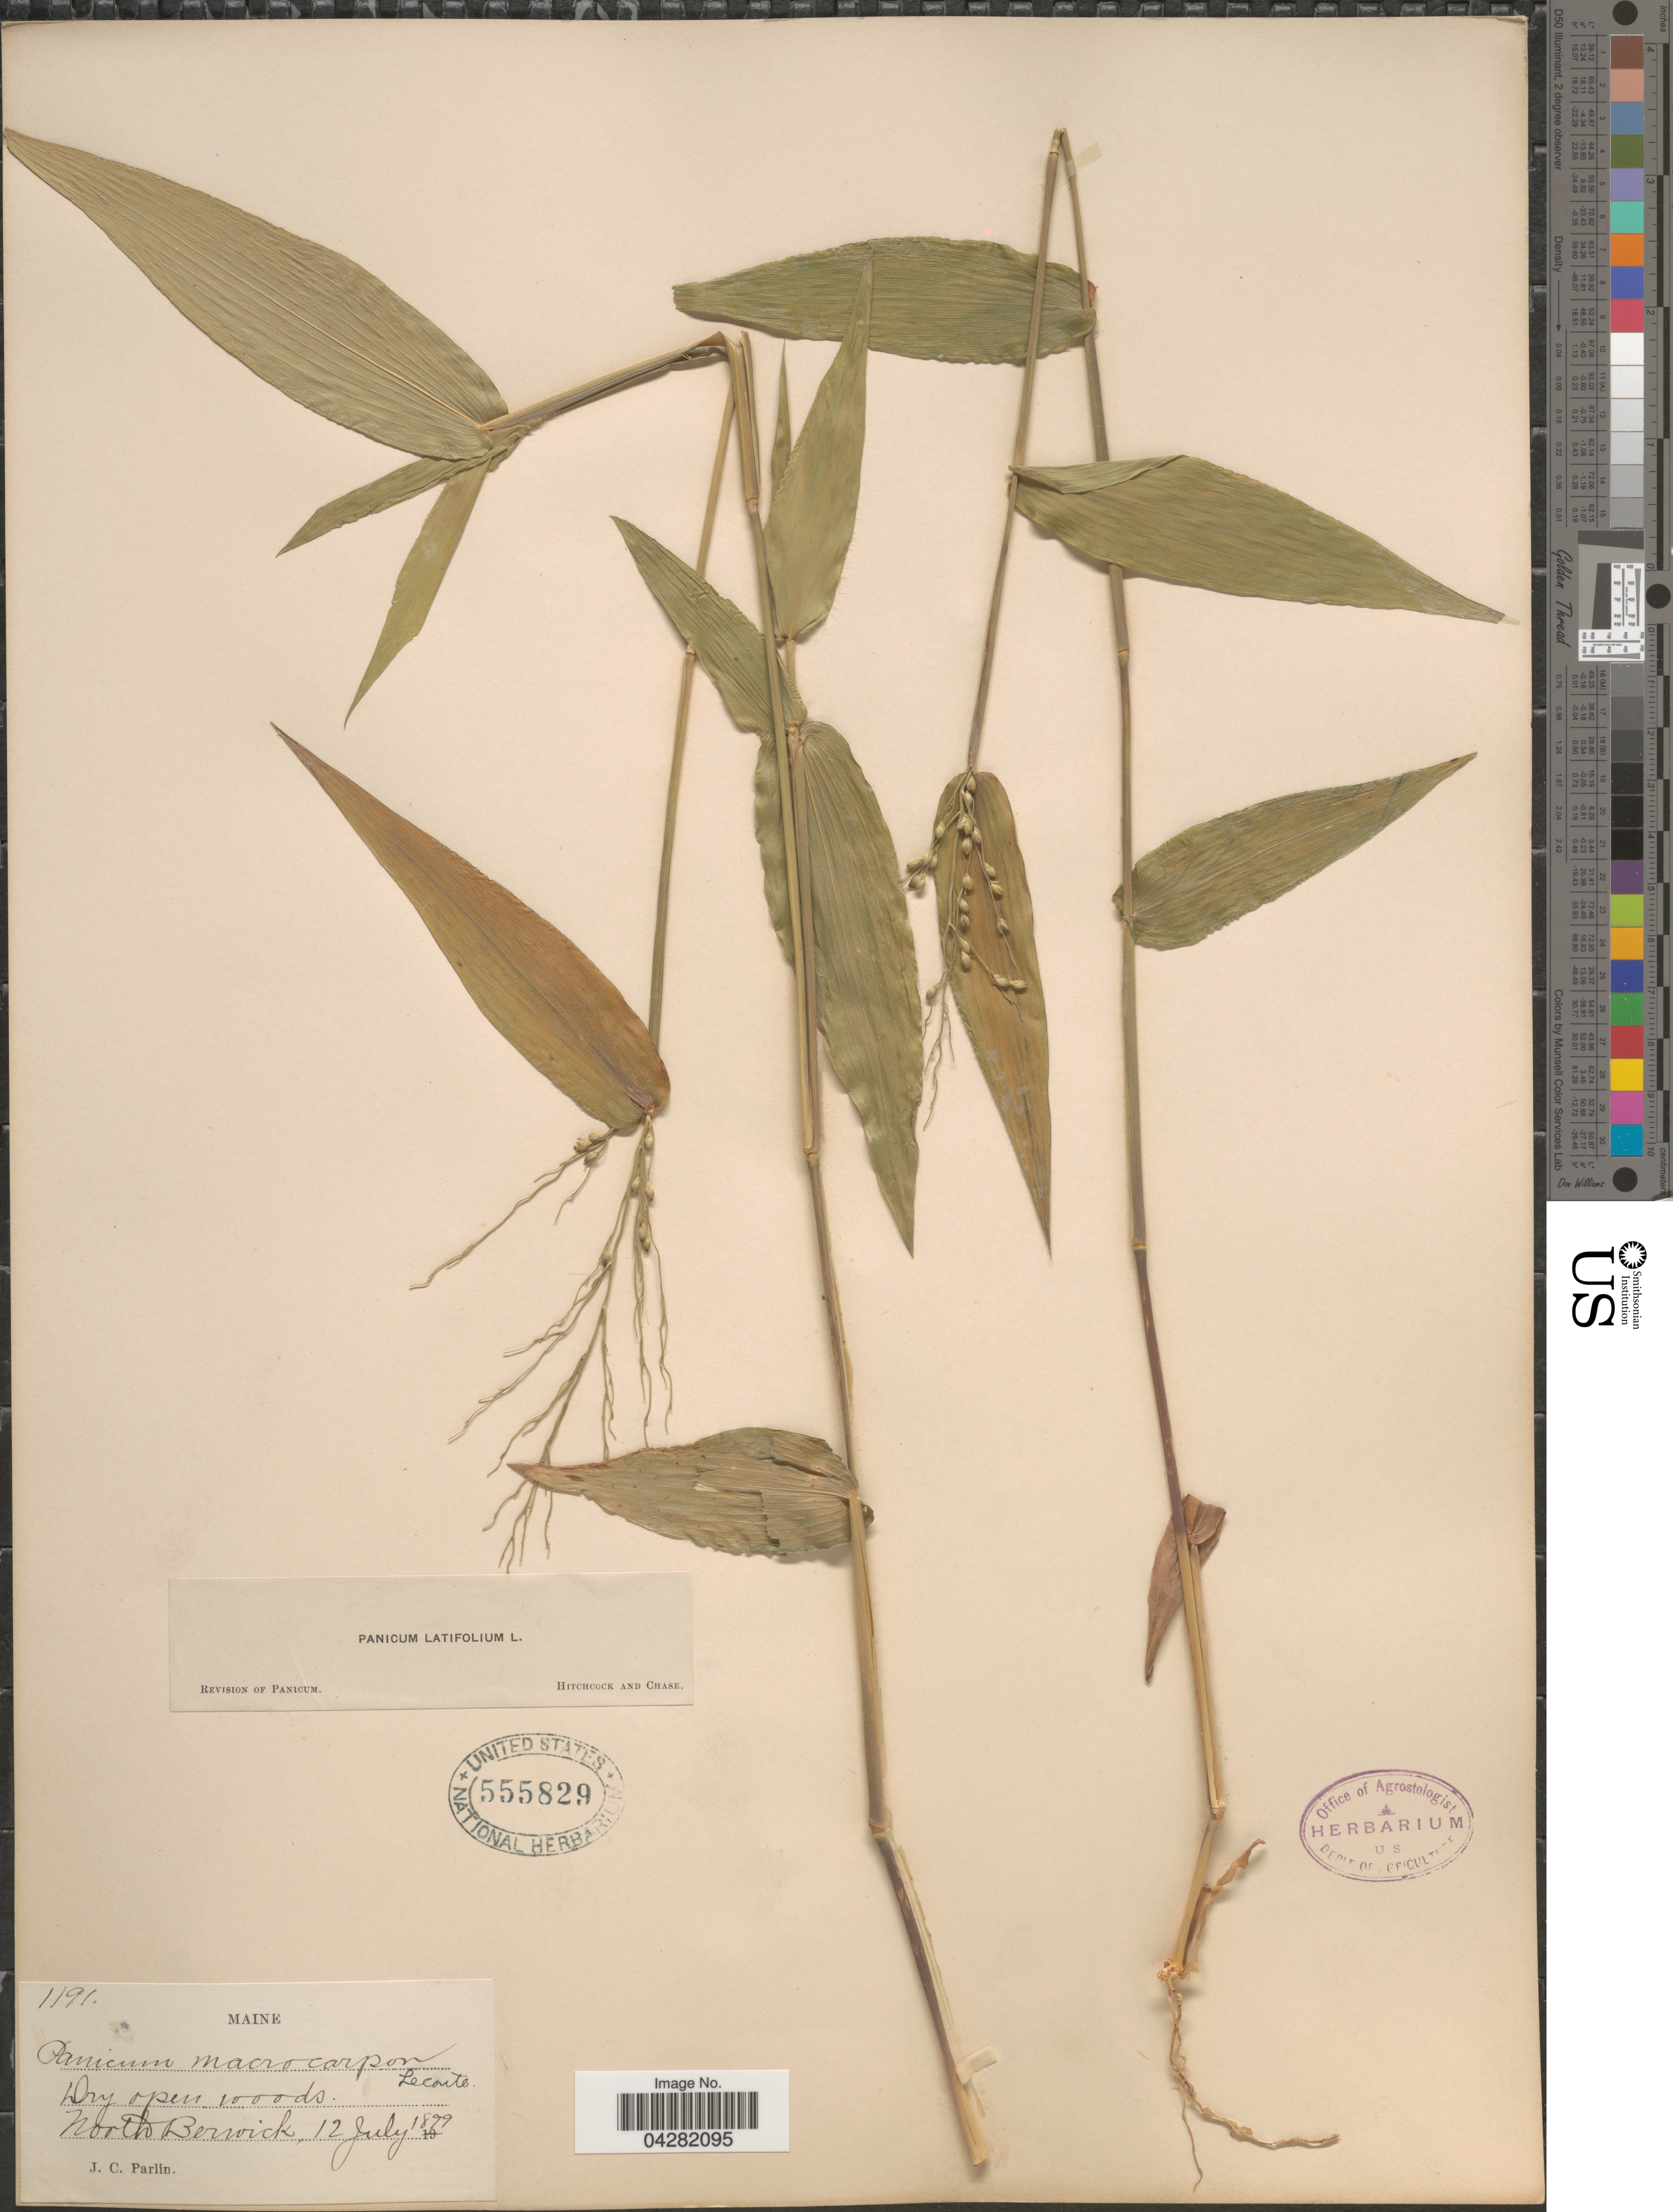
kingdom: Plantae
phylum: Tracheophyta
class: Liliopsida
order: Poales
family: Poaceae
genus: Dichanthelium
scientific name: Dichanthelium latifolium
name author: (L.) Harvill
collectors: J. Parlin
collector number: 1191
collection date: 1899-07-12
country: United States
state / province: Maine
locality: North Berwick.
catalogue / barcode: US 555829